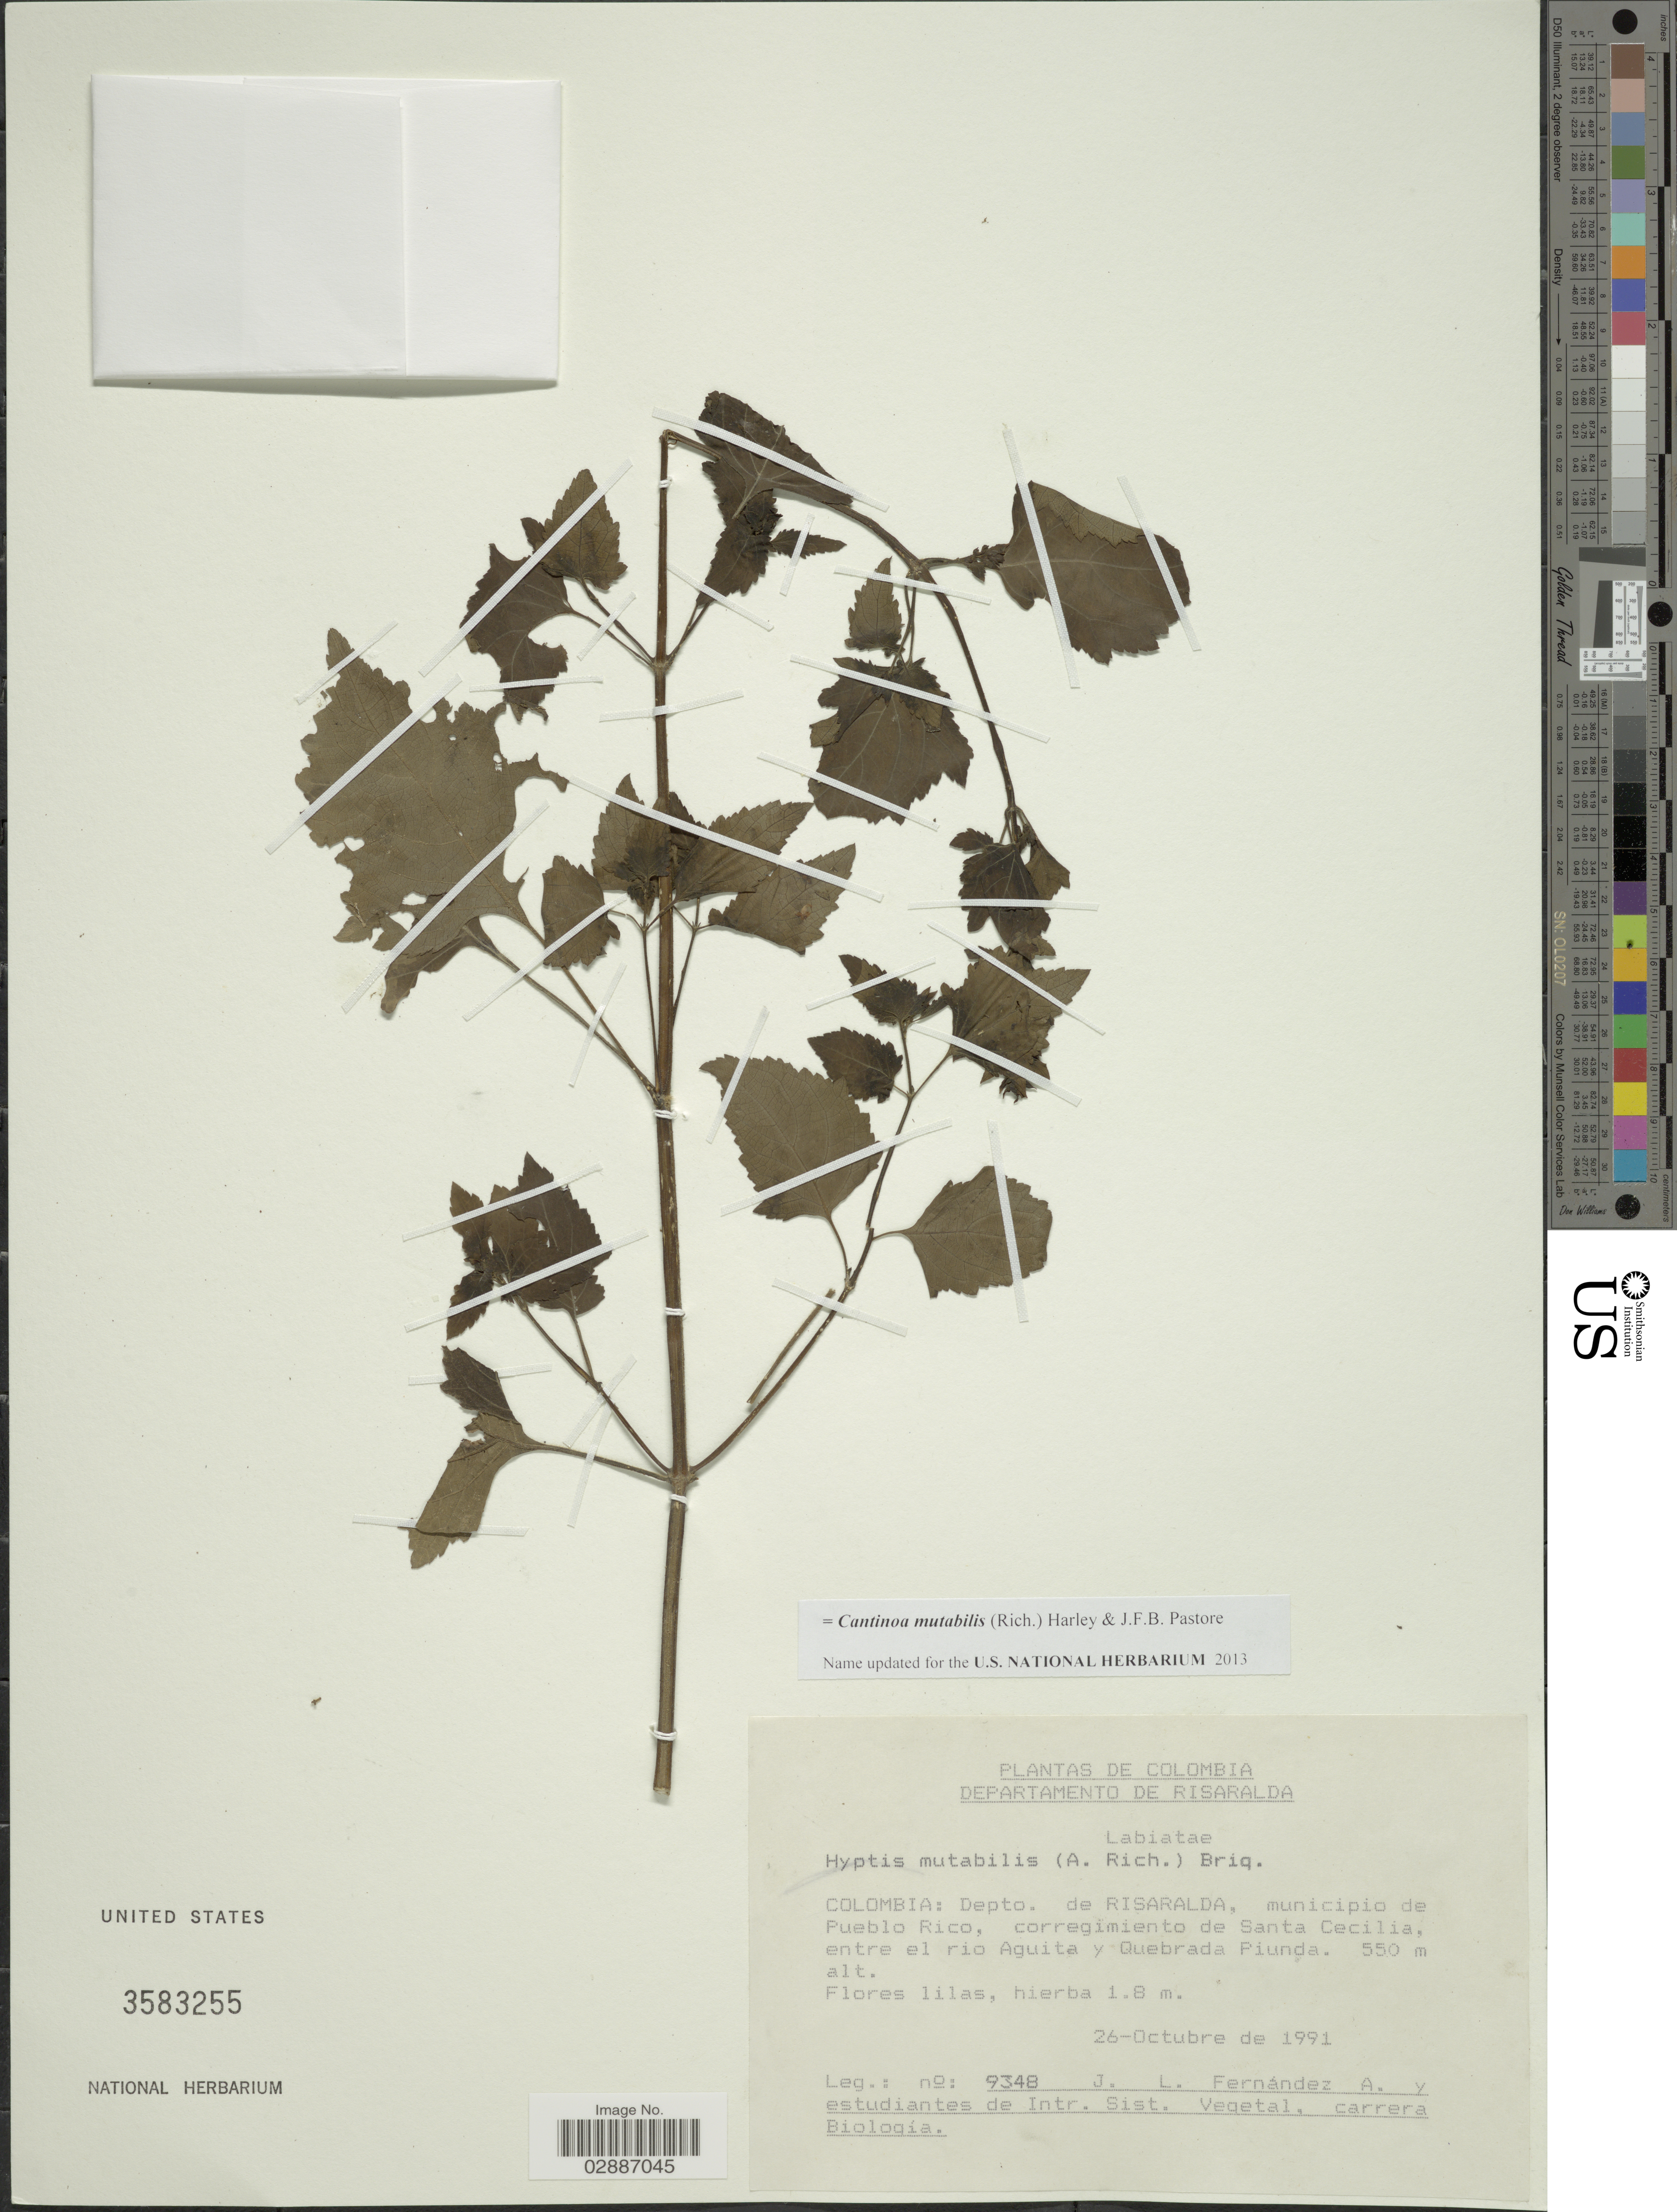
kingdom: Plantae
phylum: Tracheophyta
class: Magnoliopsida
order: Lamiales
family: Lamiaceae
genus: Cantinoa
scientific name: Cantinoa mutabilis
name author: (Epling) Harley & J.F.B. Pastore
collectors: J. Fernández & c. Estudiantes de Intr. Sist. Vegetal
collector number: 9348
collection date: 1991-10-26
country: Colombia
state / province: Risaralda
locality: Departamento de Risaralda. Municipio de Pueblo Rico, corregimiento de Santa Cecilia, entre el rio Aguita y Quebrada Piunda.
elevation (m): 550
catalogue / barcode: US 3583255